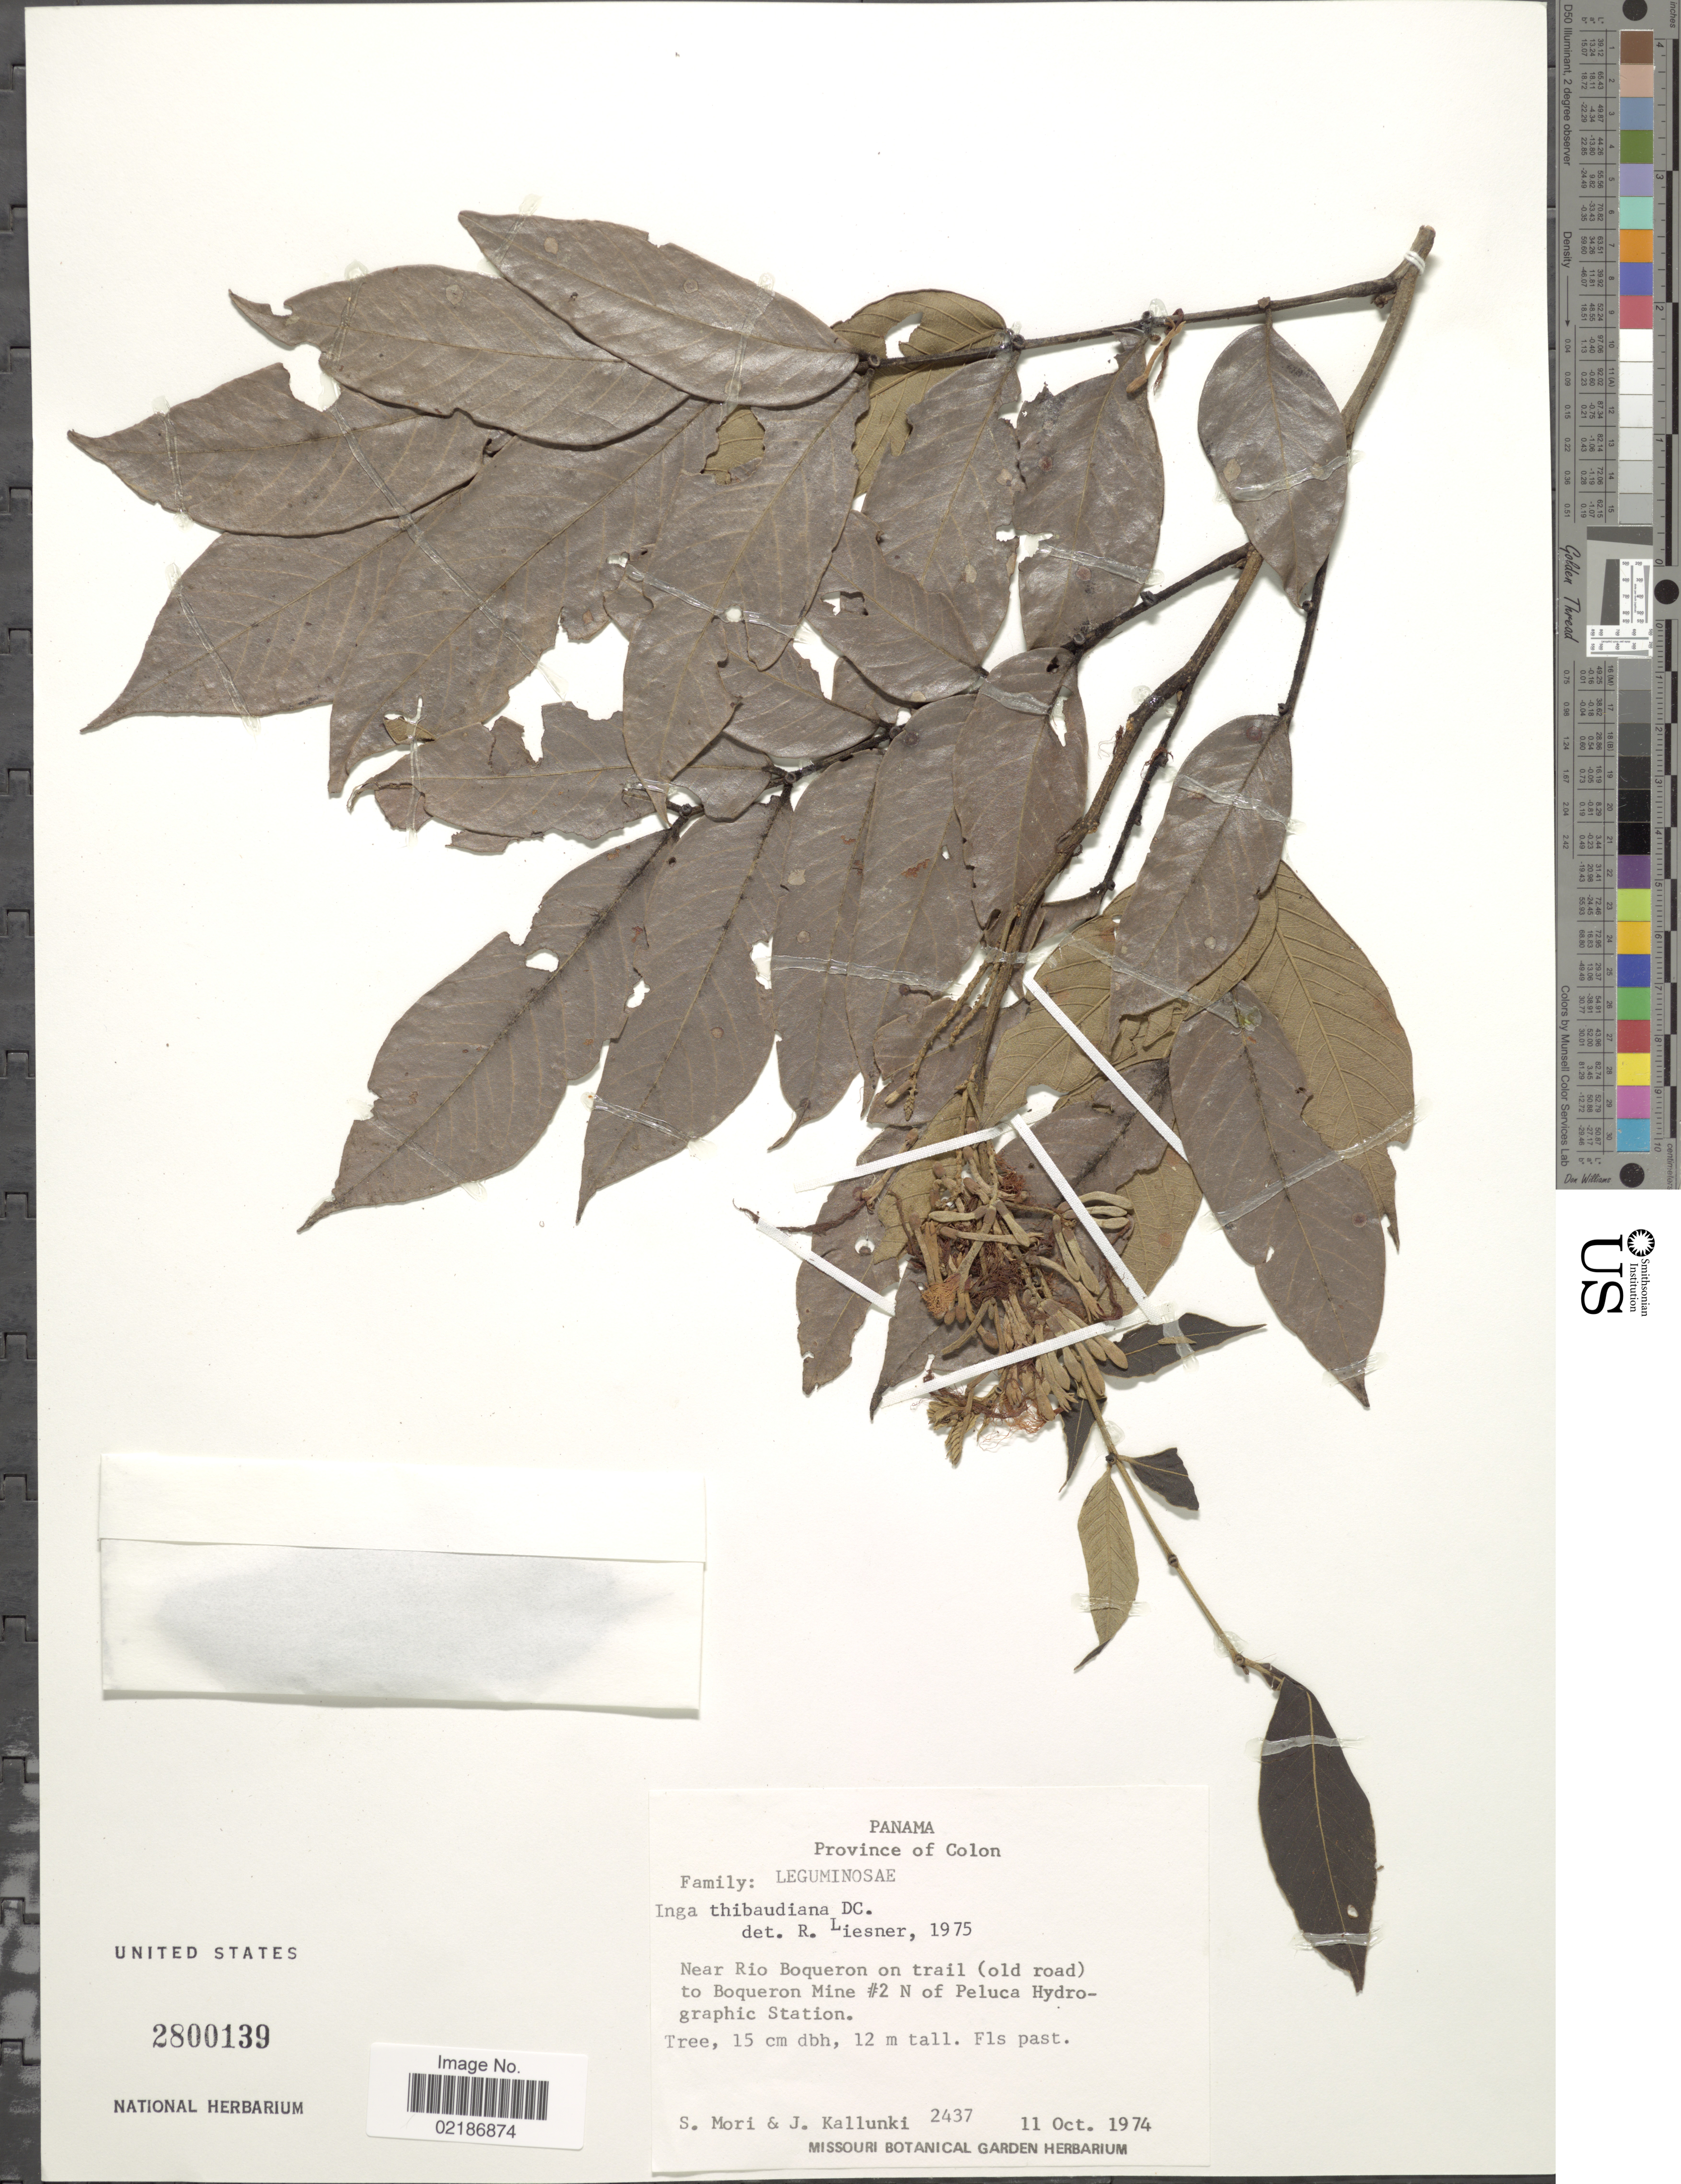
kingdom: Plantae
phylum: Tracheophyta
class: Magnoliopsida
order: Fabales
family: Fabaceae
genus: Inga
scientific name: Inga thibaudiana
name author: DC.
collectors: S. Mori & J. Kallunhi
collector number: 2437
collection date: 1974-10-11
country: Panama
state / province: Colón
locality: Near Rio Boqueron on trail (old road) to Boqueron Mine #2 N of Peluca Hydrographic Station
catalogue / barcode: US 2800139